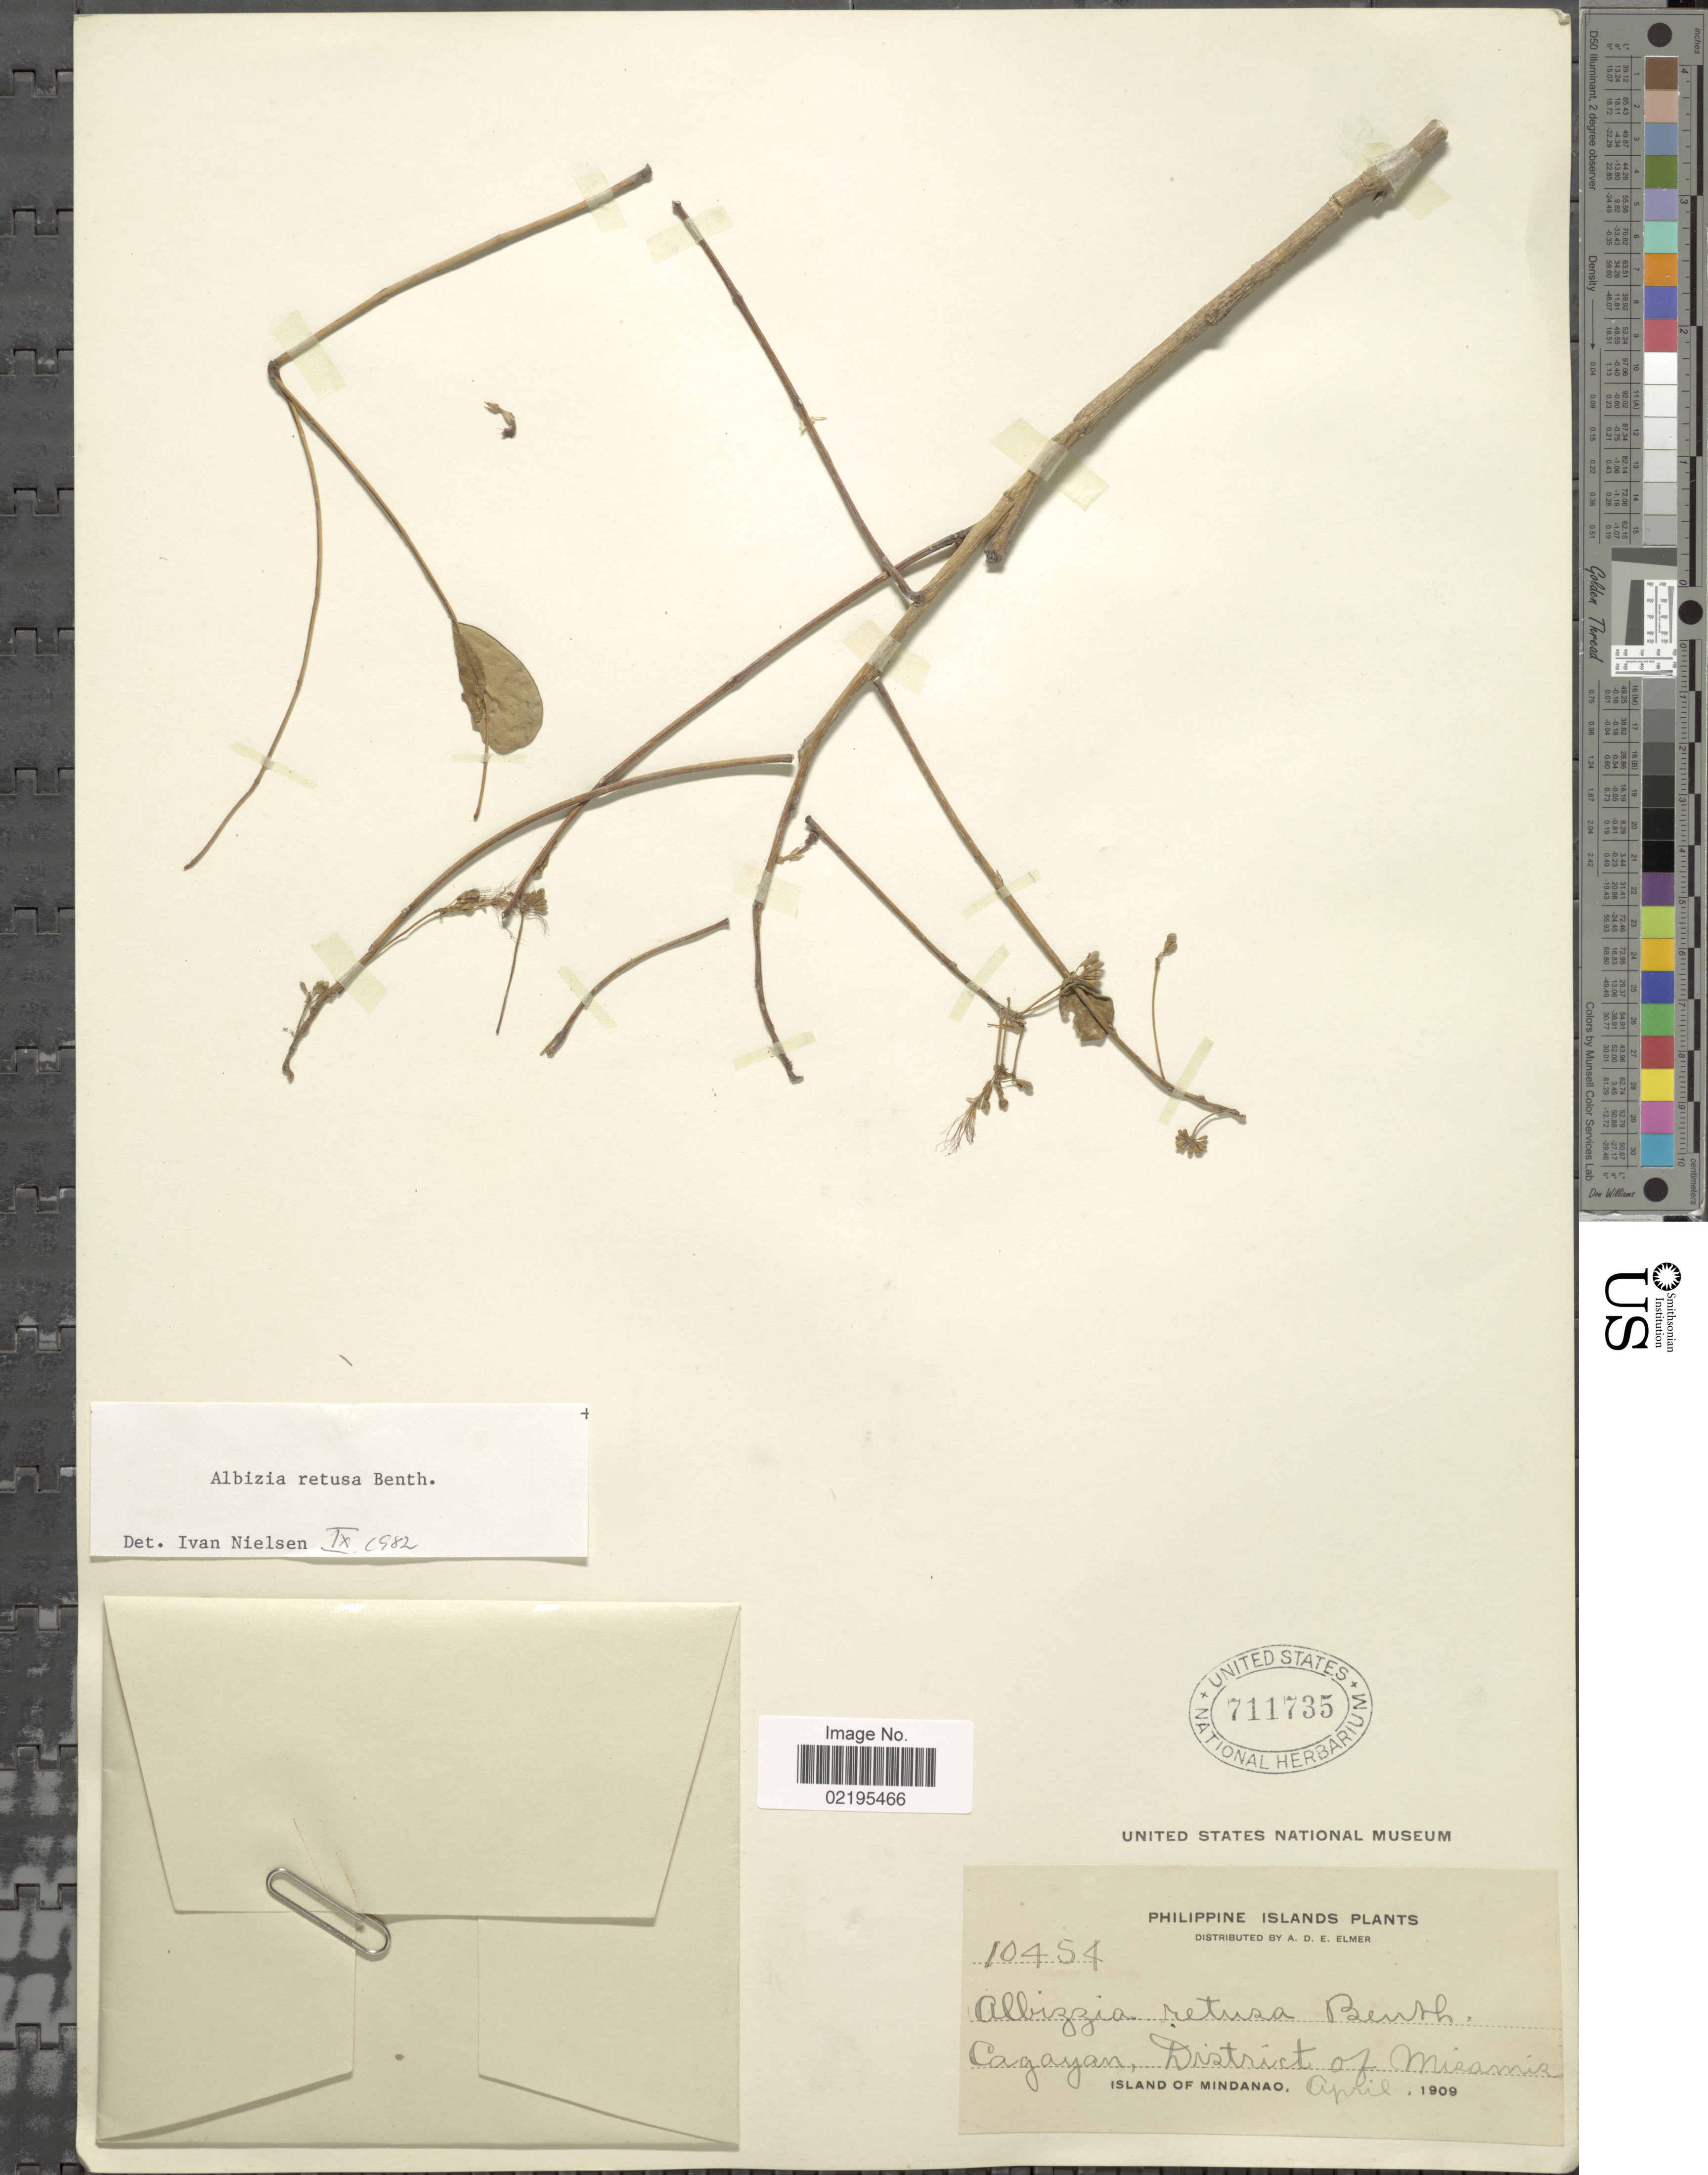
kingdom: Plantae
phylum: Tracheophyta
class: Magnoliopsida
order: Fabales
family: Fabaceae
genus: Albizia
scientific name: Albizia retusa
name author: Benth.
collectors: A. D. E. Elmer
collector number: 10454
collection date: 1909-04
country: Philippines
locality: Cagayan, District of Misamis, Island of Mindanao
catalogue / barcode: US 711735